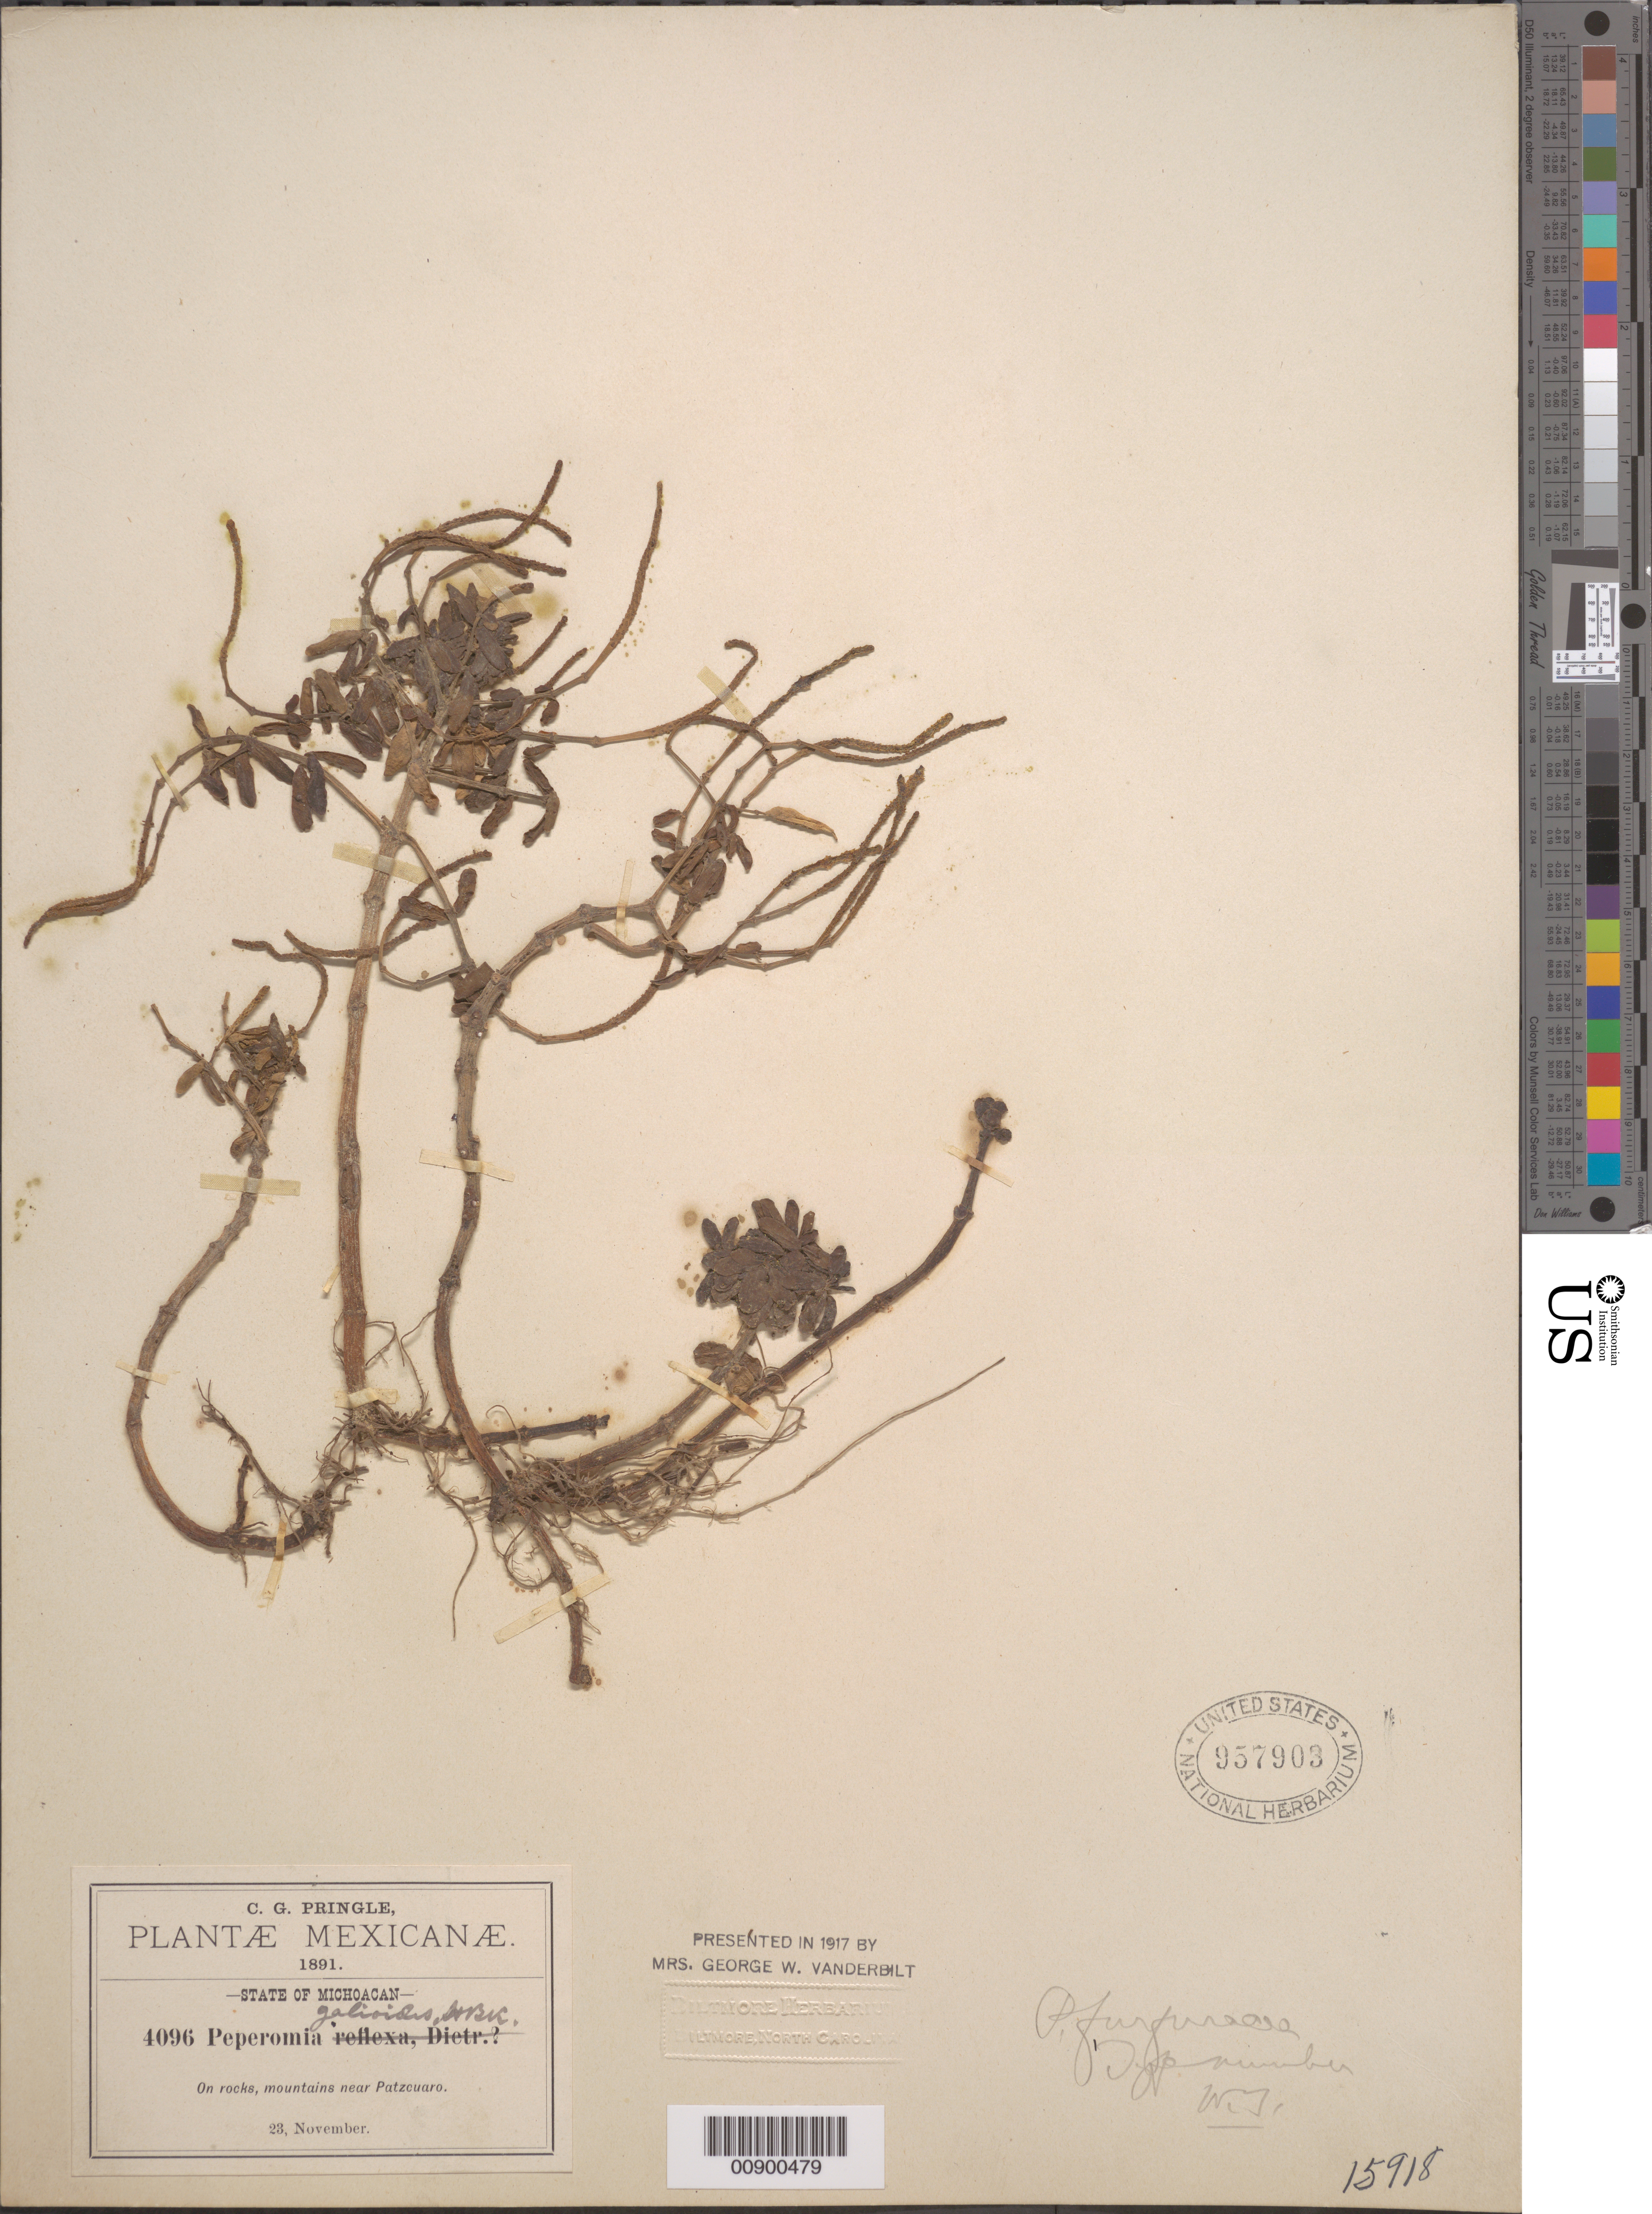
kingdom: Plantae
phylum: Tracheophyta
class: Magnoliopsida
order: Piperales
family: Piperaceae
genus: Peperomia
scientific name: Peperomia leptophylla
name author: Miq.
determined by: Jiménez, José Estaban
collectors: C. G. Pringle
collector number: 4096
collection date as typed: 23 Nov 1891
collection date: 1891-11-23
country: Mexico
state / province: Michoacán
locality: State of Michoacán: Mountains near Patzcuaro.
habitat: On rocks.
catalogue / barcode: US 957903